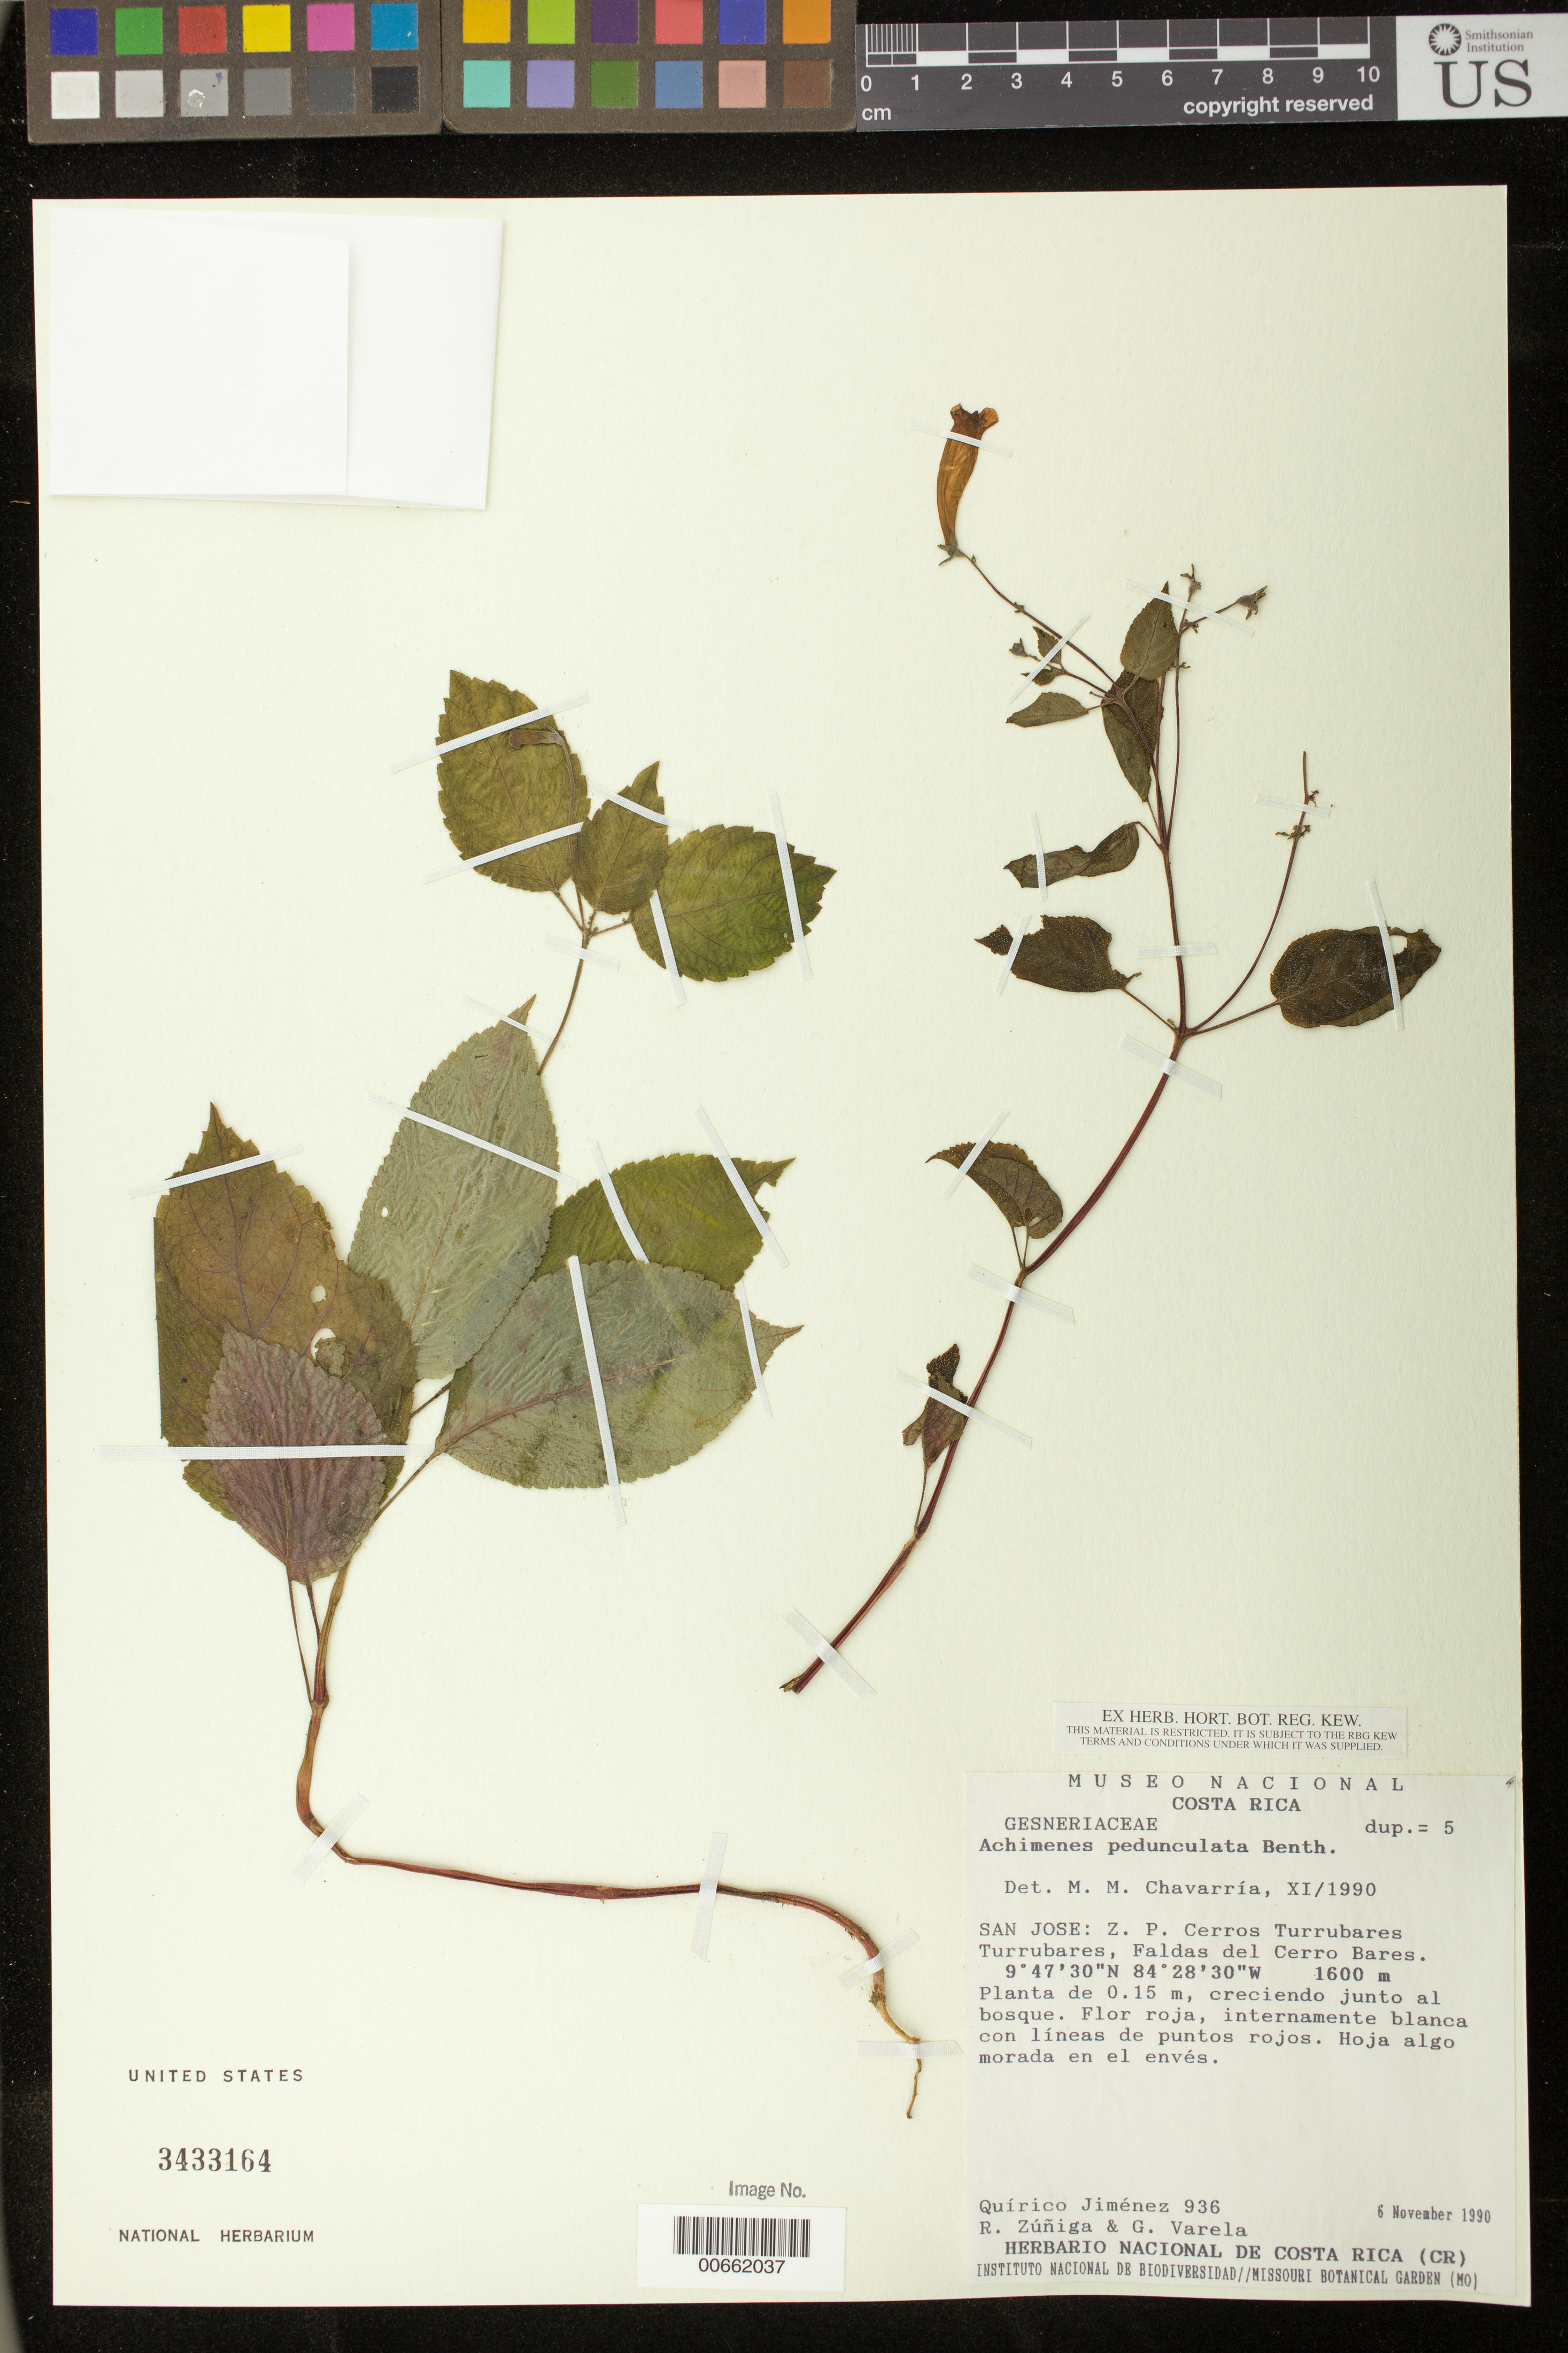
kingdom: Plantae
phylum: Tracheophyta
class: Magnoliopsida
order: Lamiales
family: Gesneriaceae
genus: Achimenes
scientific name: Achimenes pedunculata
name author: Benth.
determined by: Skog, Laurence E.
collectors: Q. Jiménez Madrigal, R. Zúñiga & G. Varela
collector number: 936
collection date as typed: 06 Nov 1990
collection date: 1990-11-06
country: Costa Rica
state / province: San José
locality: Z.P. Cerros Turrubares, Turrubares, Faldas del Cerro Bares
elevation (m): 1600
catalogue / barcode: US 3433164